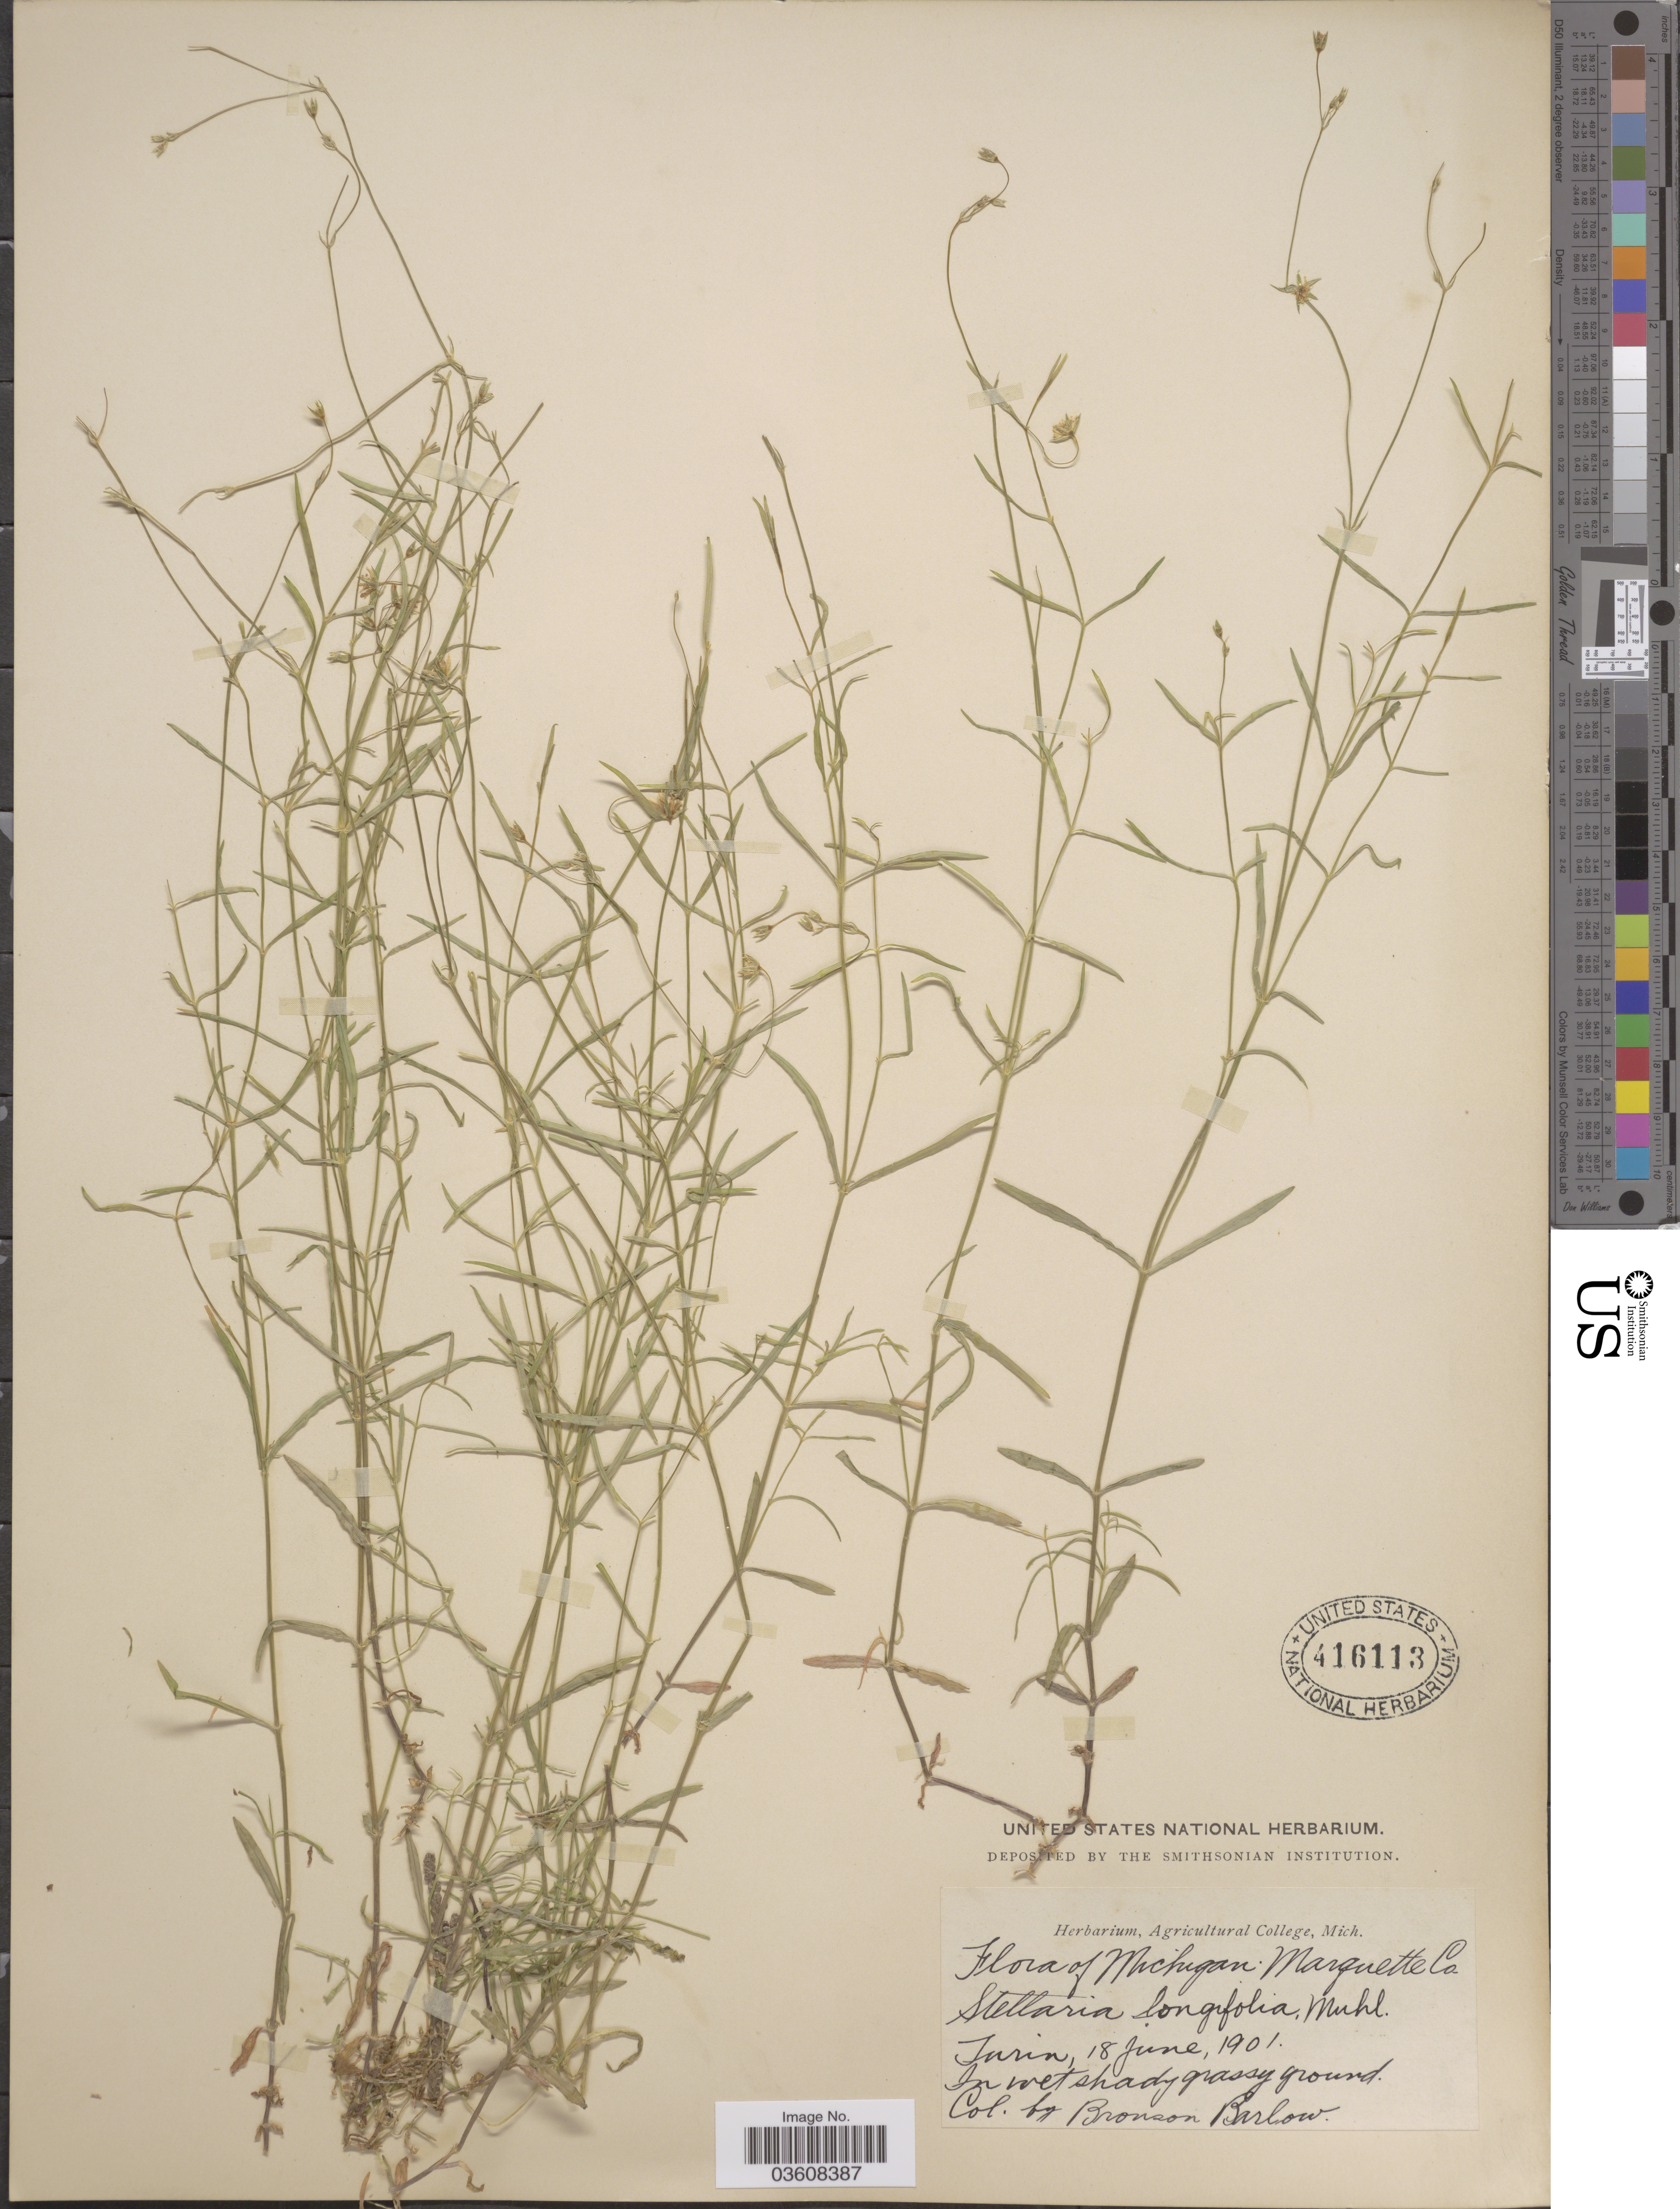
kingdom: Plantae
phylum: Tracheophyta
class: Magnoliopsida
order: Caryophyllales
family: Caryophyllaceae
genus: Stellaria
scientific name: Stellaria longifolia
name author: Muhl. ex Willd.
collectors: Barlow, B.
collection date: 1901-06-18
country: United States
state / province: Michigan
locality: Turin. Marquette Co.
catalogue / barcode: US 416113